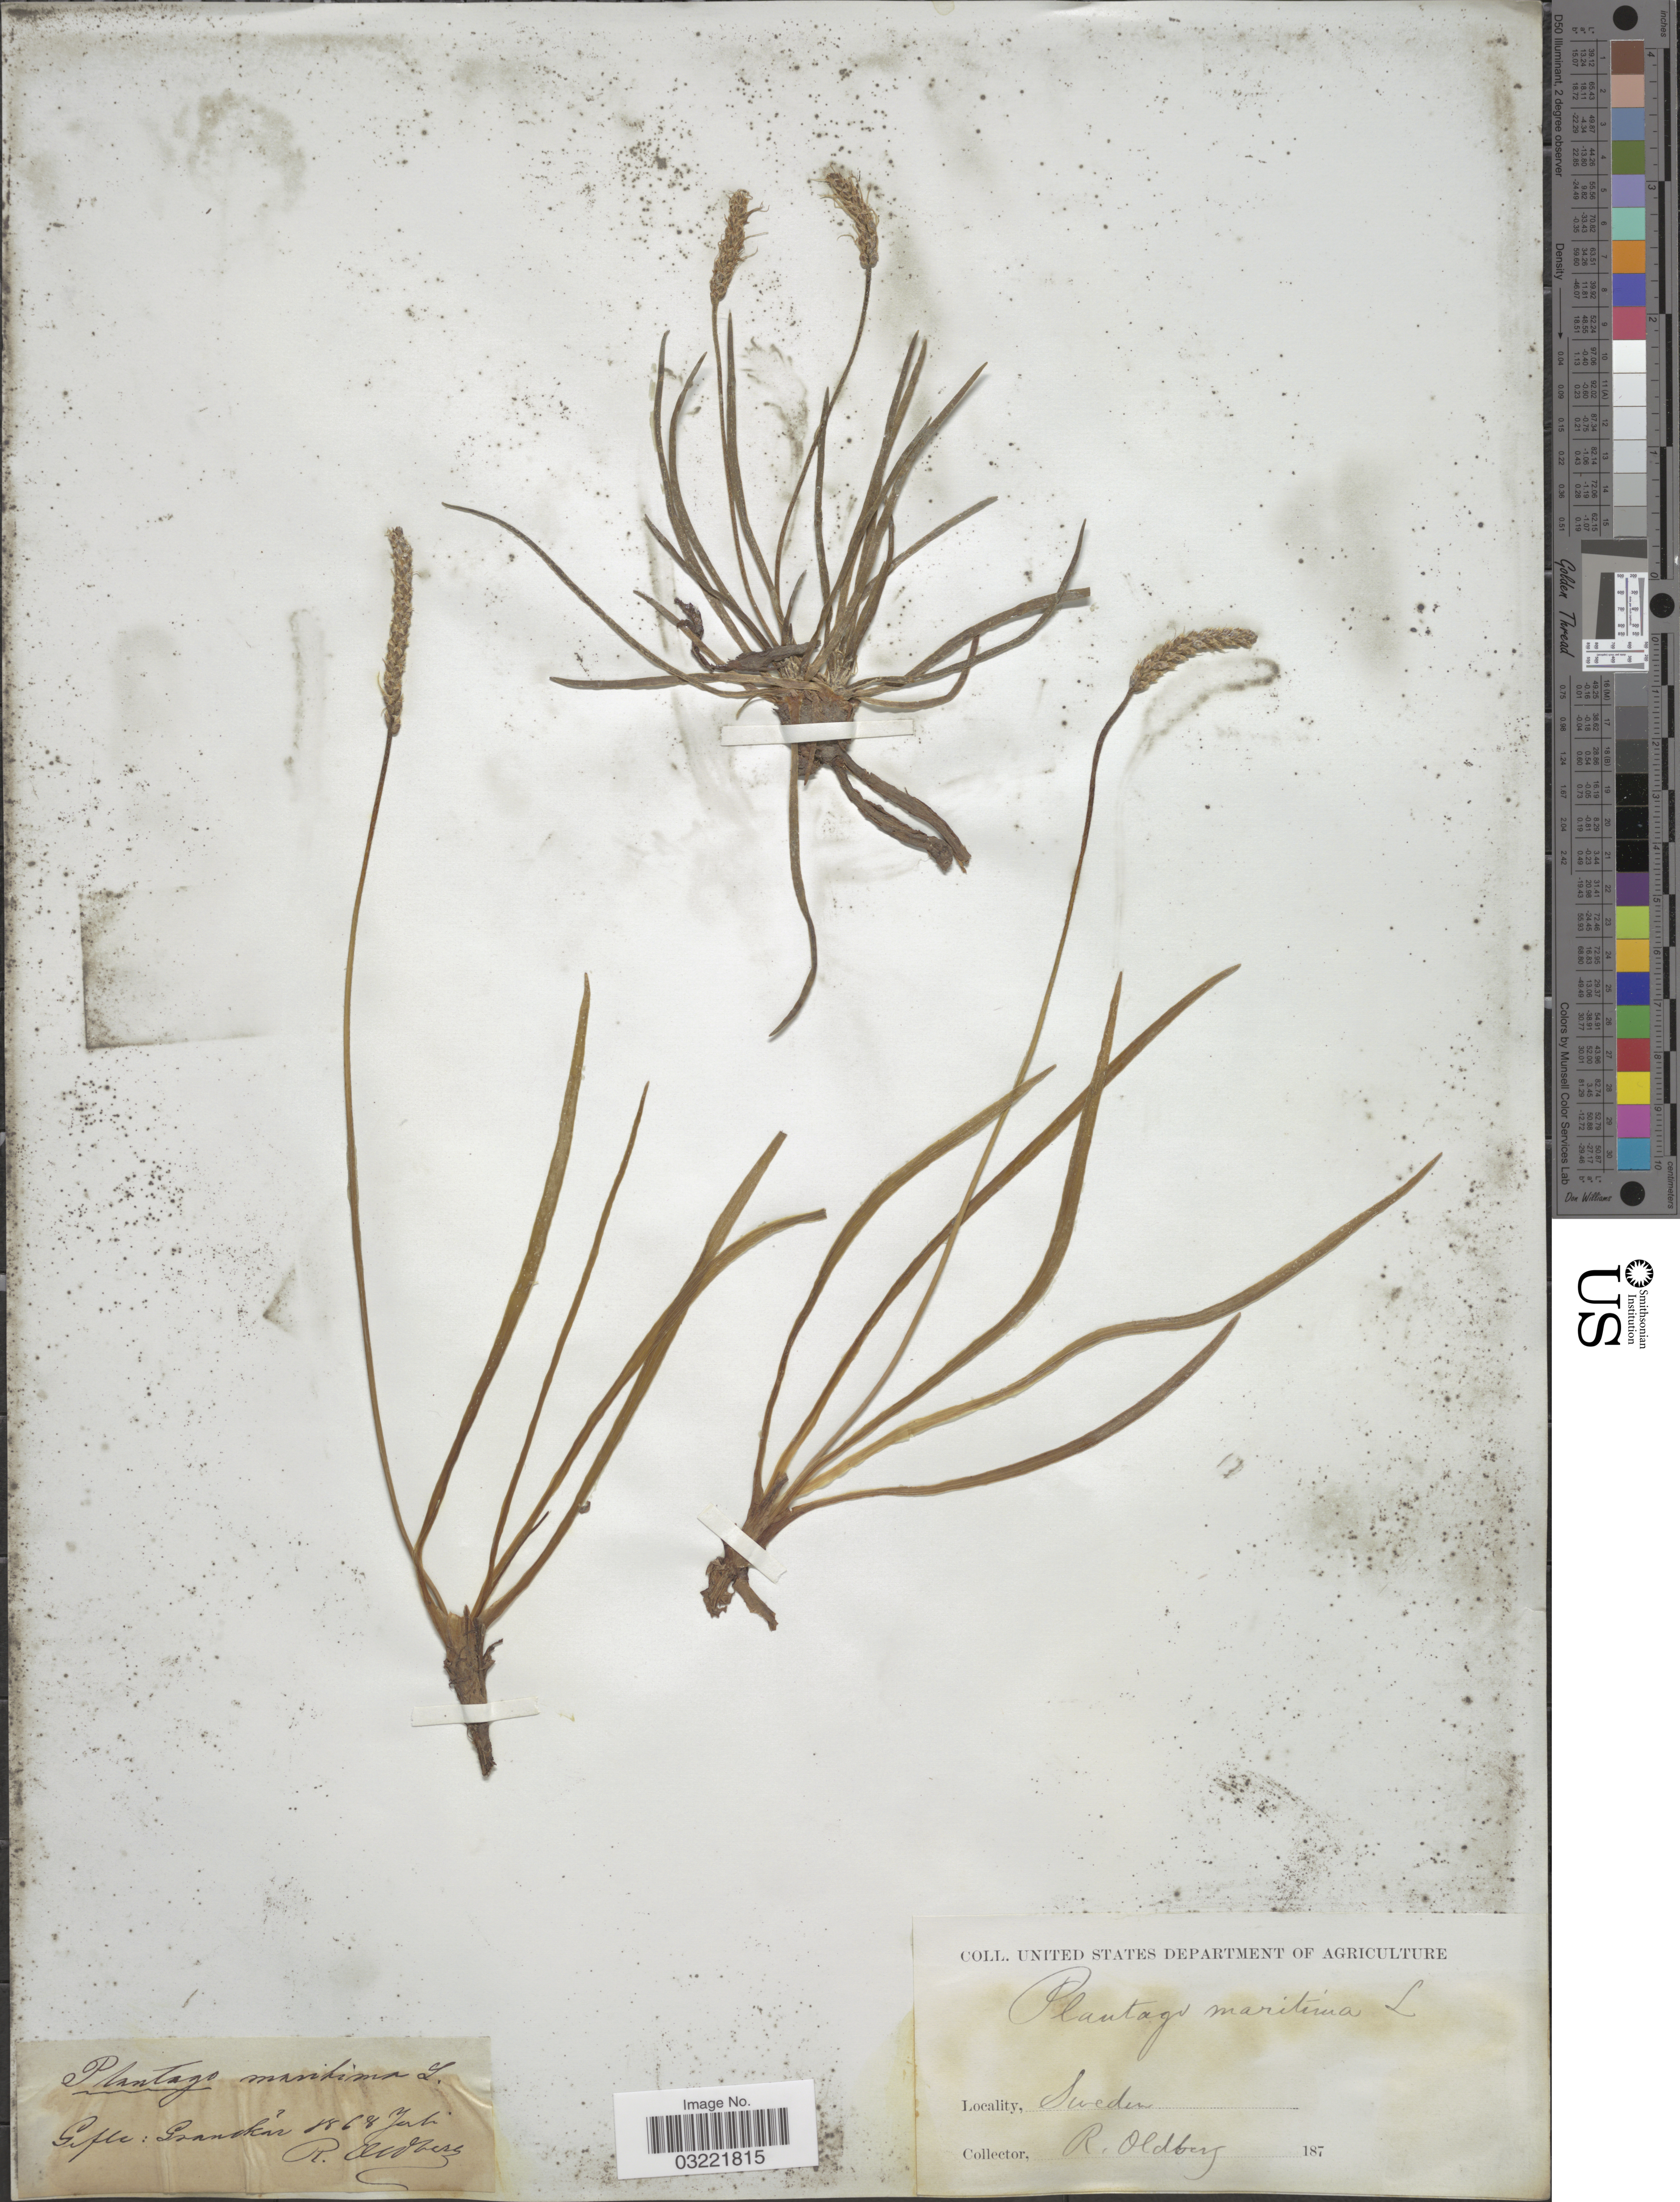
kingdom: Plantae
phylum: Tracheophyta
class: Magnoliopsida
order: Lamiales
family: Plantaginaceae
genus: Plantago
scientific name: Plantago maritima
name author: L.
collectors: R. Oldberg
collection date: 1868-07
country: Sweden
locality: Gefle: Grönskär. [interpreted]